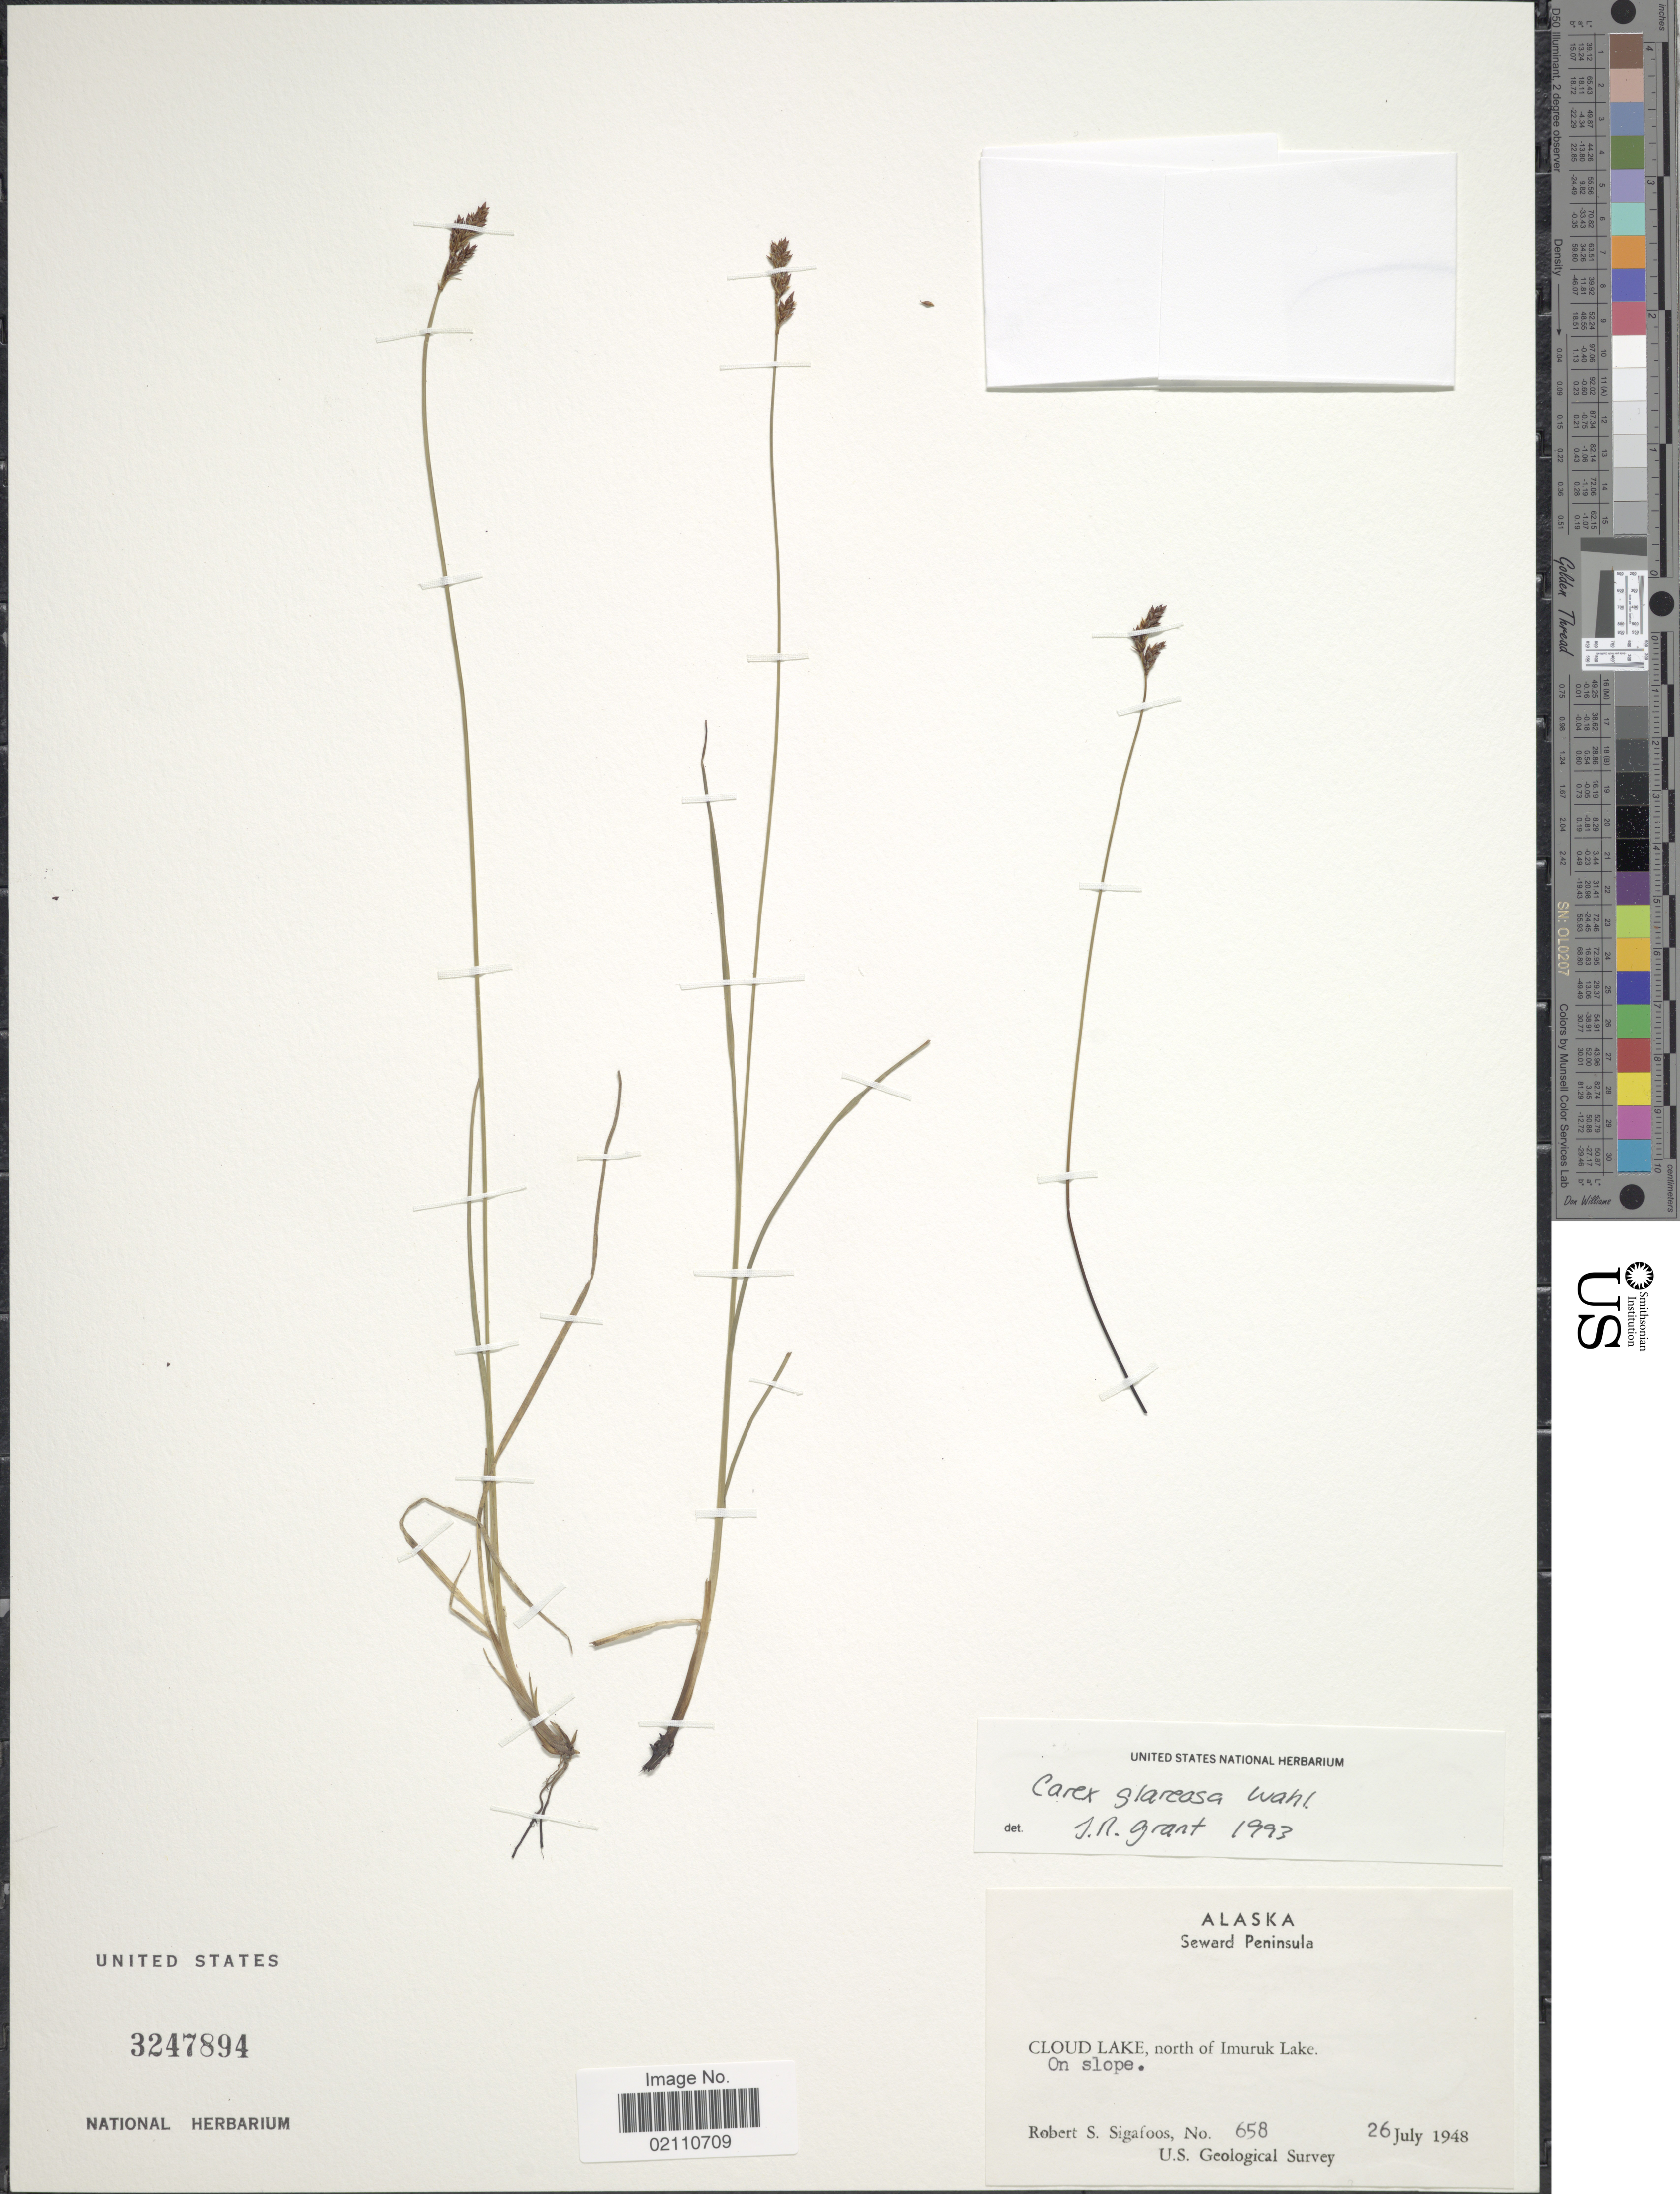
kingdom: Plantae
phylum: Tracheophyta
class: Liliopsida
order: Poales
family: Cyperaceae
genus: Carex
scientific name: Carex glareosa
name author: Schkuhr ex Wahlenb.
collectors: R. Sigafoos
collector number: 658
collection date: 1948-07-26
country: United States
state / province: Alaska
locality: Seward Peninsula, Cloud Lake, north of Imuruk Lake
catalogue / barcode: US 3247894